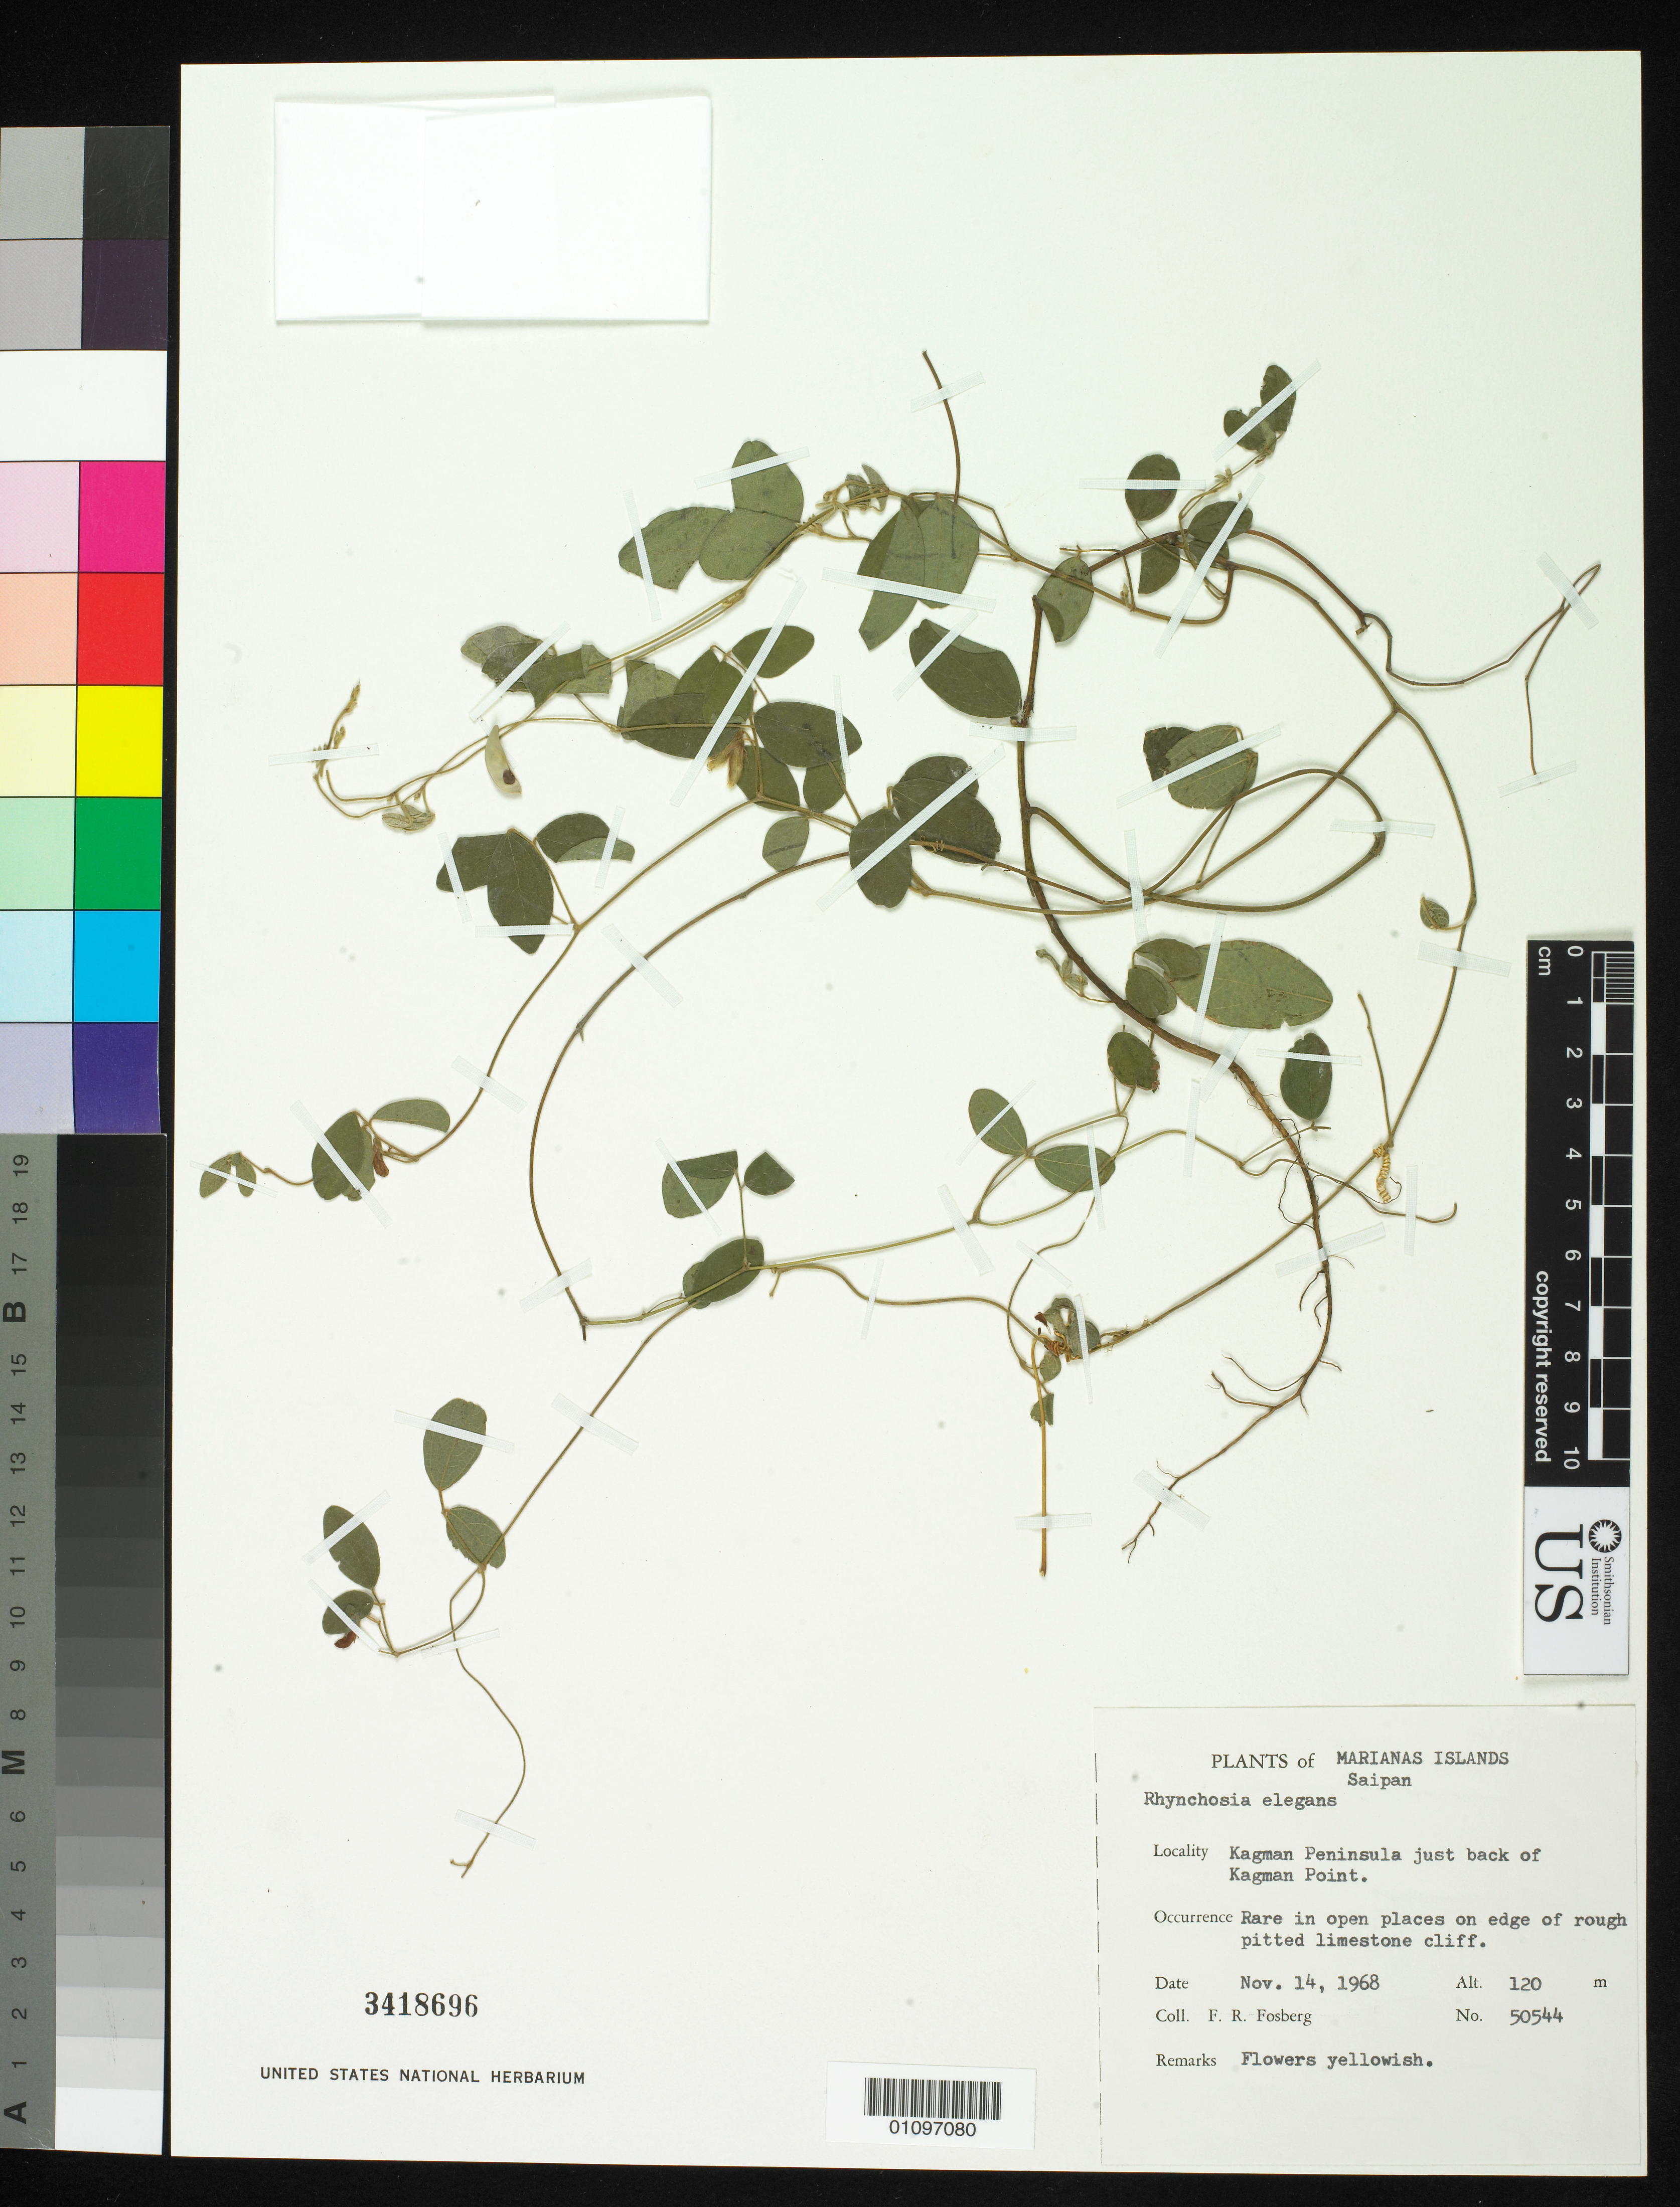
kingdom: Plantae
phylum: Tracheophyta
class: Magnoliopsida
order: Fabales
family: Fabaceae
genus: Rhynchosia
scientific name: Rhynchosia elegans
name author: A. Rich.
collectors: F. R. Fosberg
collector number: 50544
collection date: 1968-11-14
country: Northern Mariana Islands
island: Saipan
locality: Kagman Peninsula just back of Kagman Point.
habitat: Rare in open places on edge of rough pitted limestone cliff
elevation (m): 120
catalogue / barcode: US 3418696